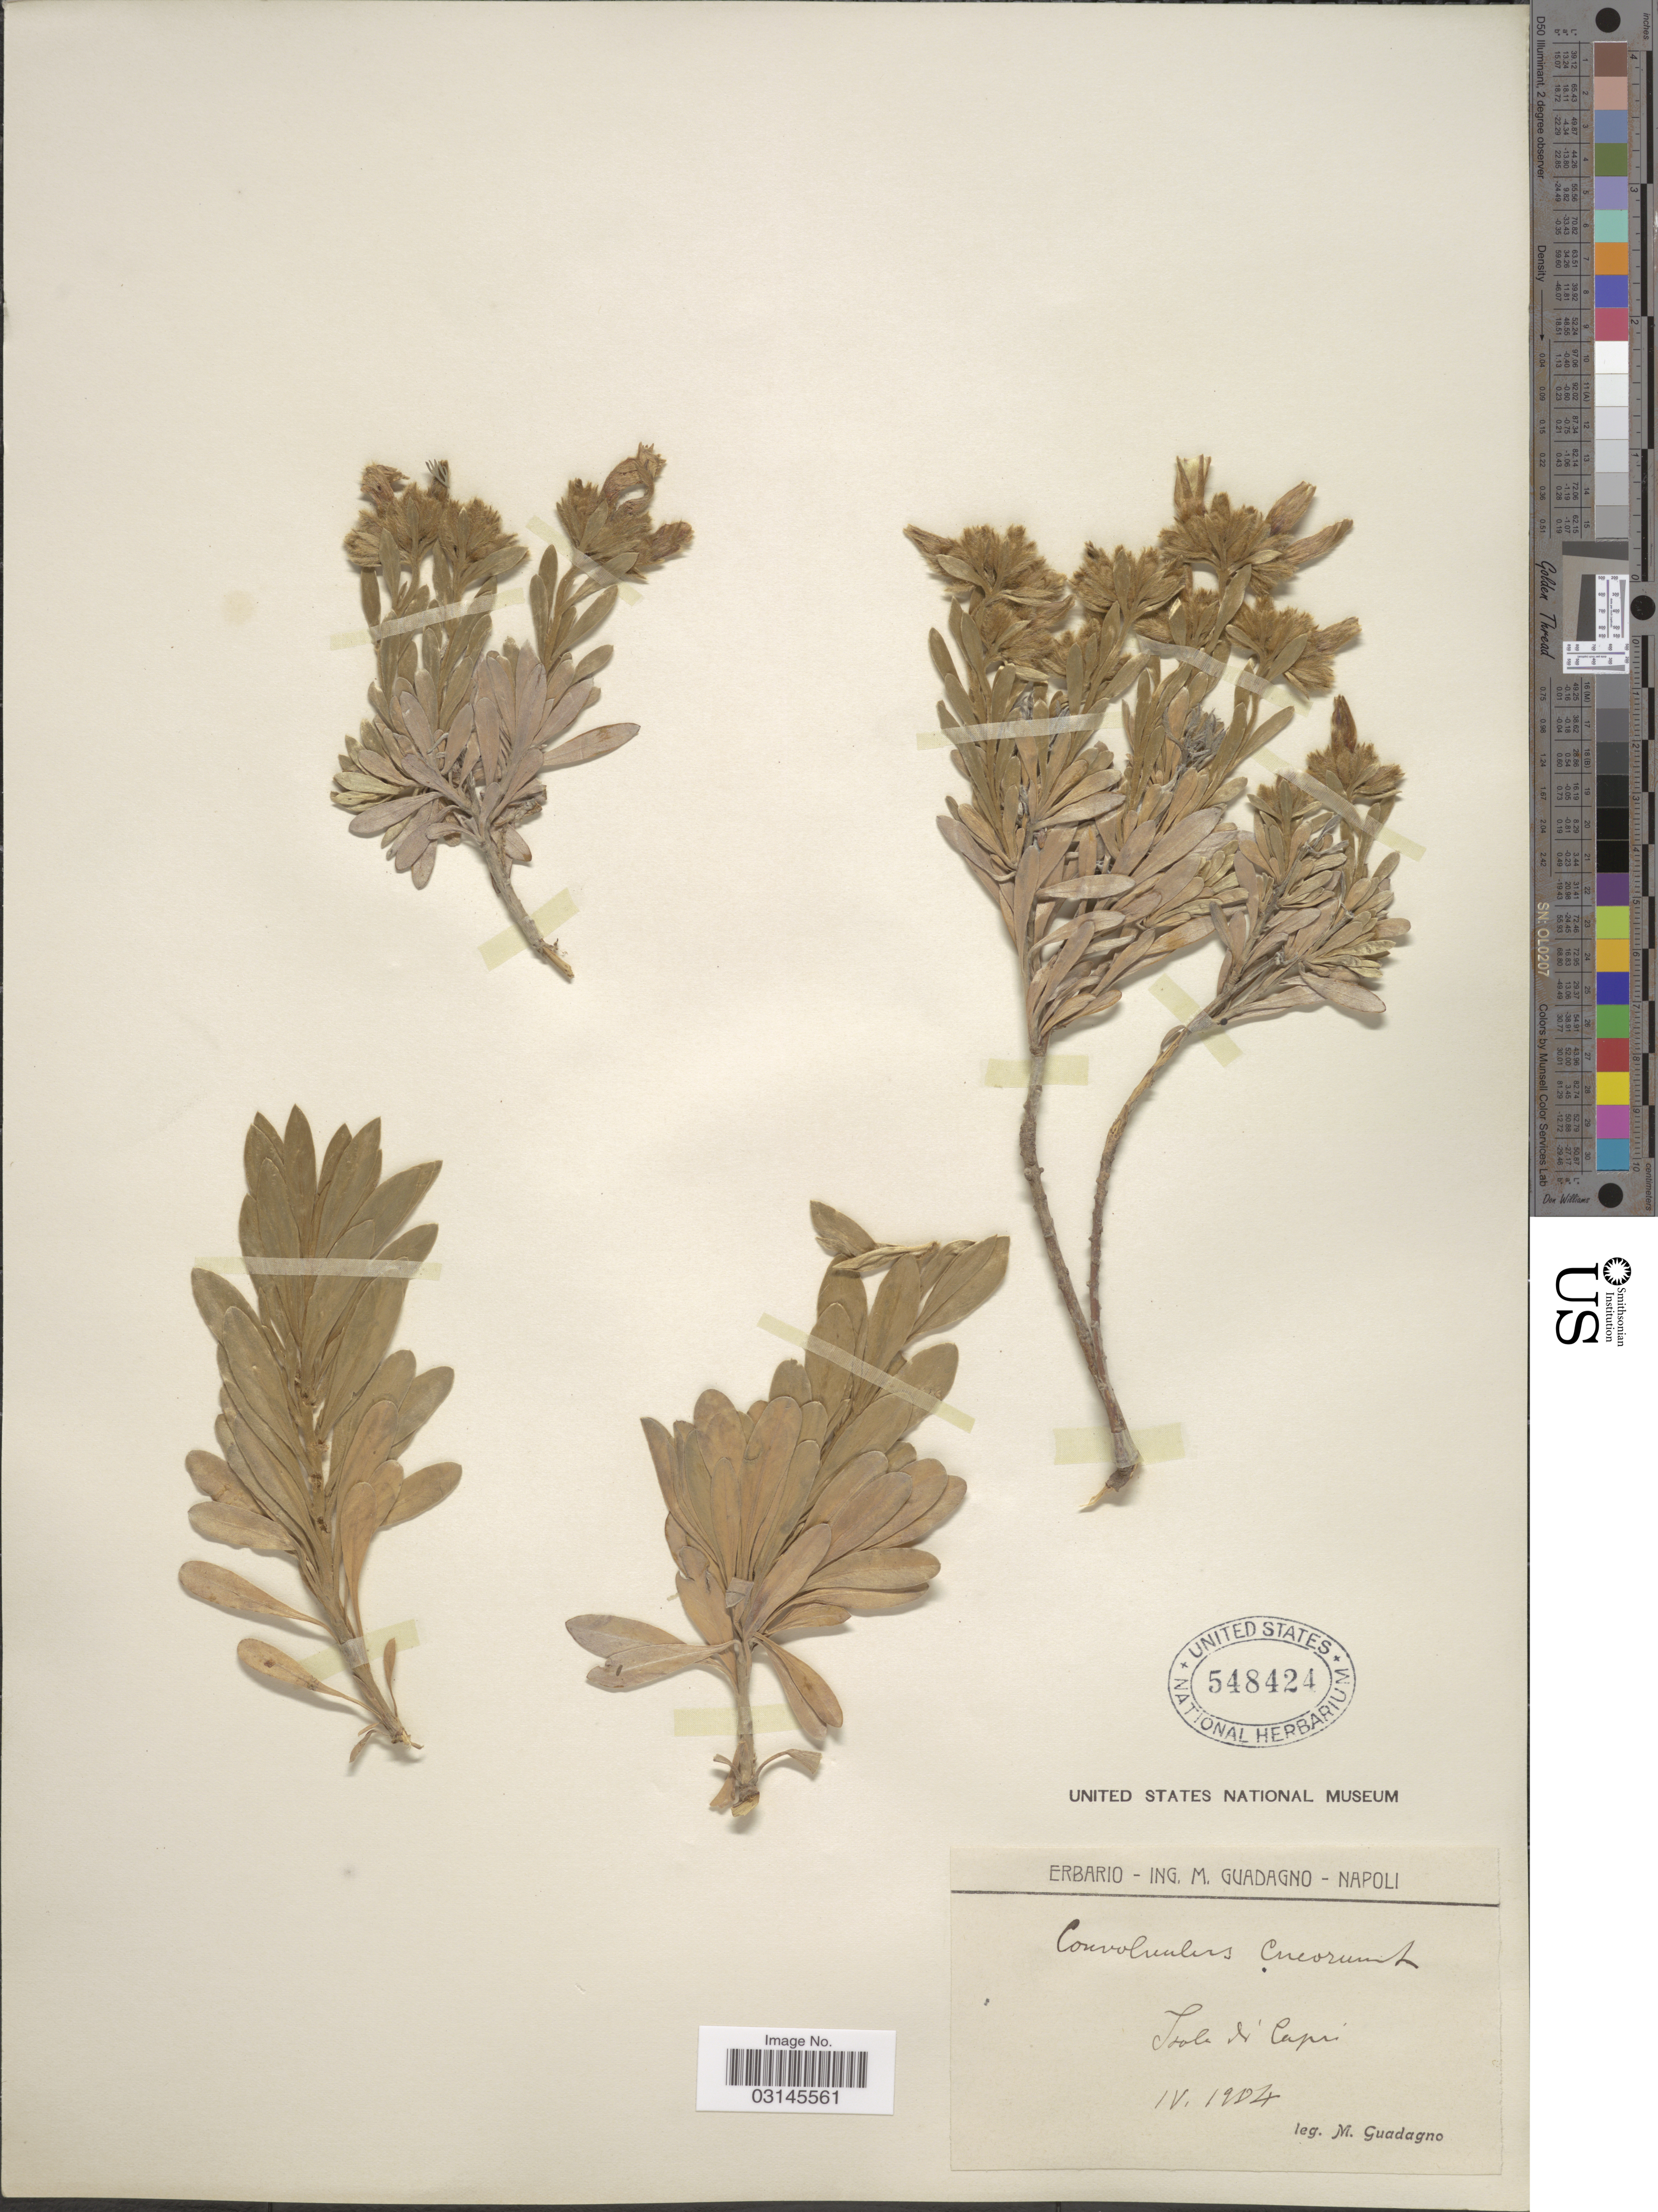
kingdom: Plantae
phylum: Tracheophyta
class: Magnoliopsida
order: Solanales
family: Convolvulaceae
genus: Convolvulus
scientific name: Convolvulus cneorum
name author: L.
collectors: M. Guadagno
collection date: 1904-04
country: Italy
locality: Isola di Capri.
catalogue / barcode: US 548424